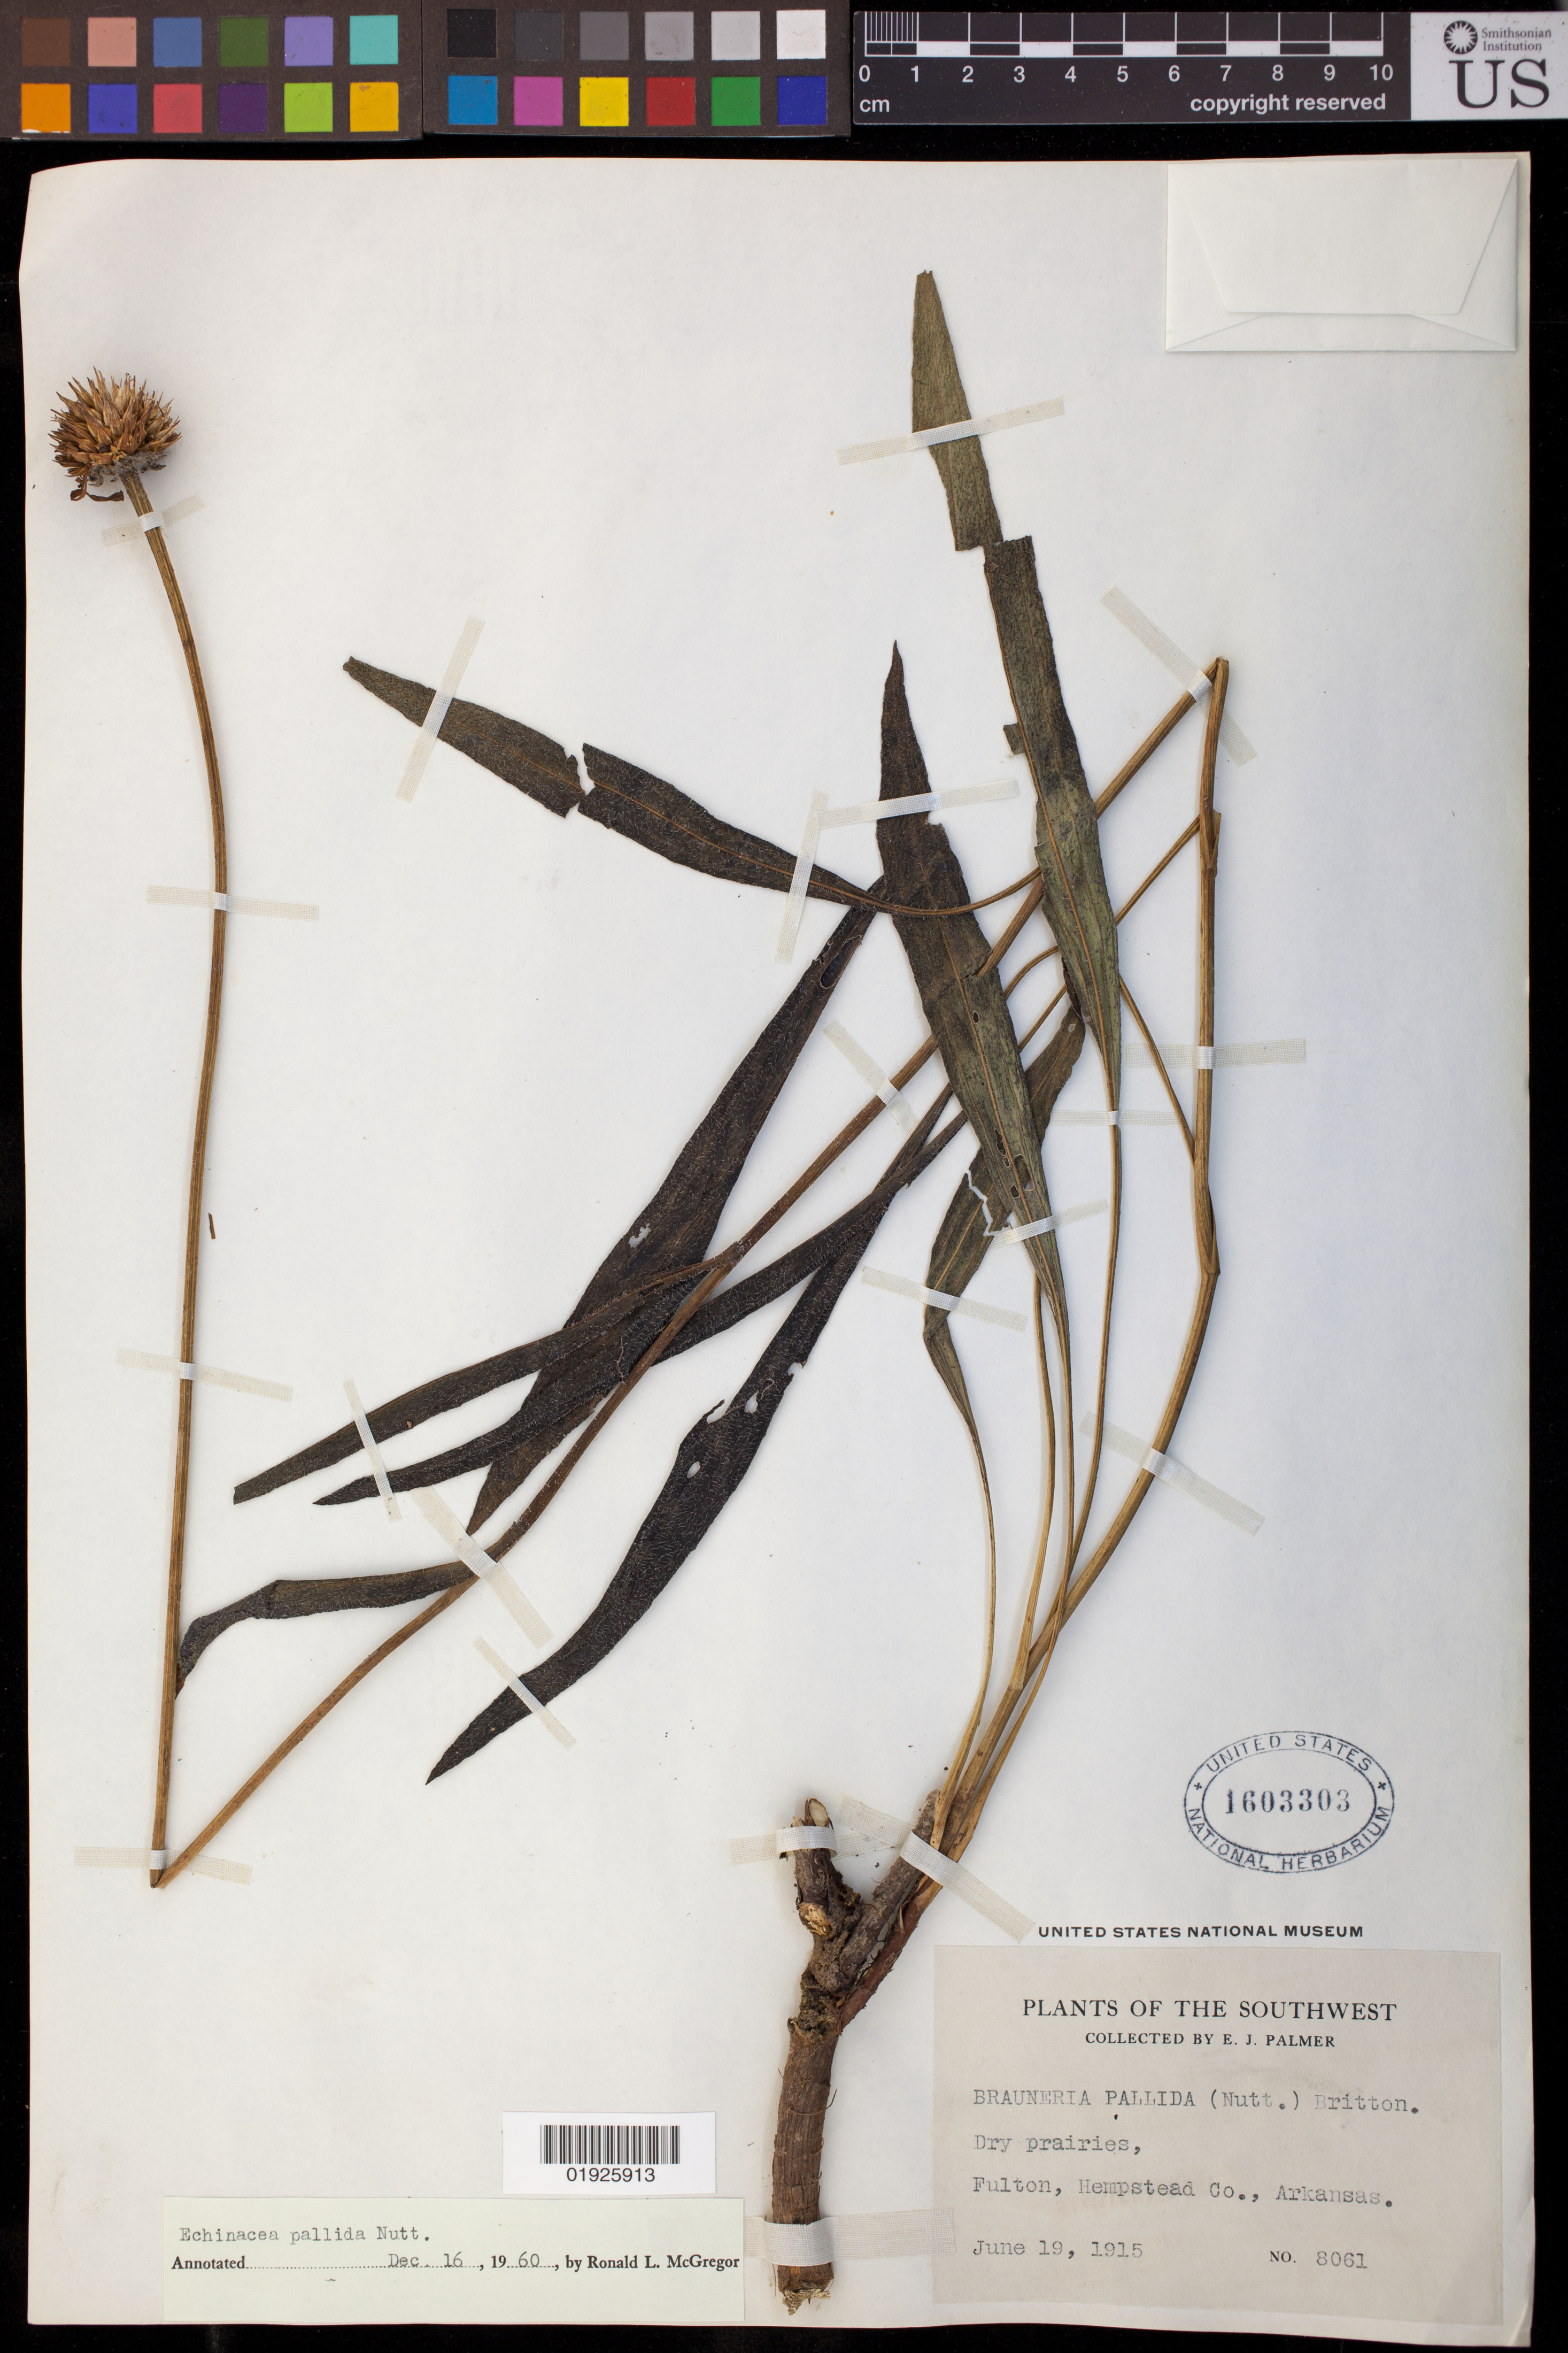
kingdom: Plantae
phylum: Tracheophyta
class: Magnoliopsida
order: Asterales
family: Asteraceae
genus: Echinacea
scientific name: Echinacea pallida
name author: (Nutt.) Nutt.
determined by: McGregor, R. L.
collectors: E. J. Palmer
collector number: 8061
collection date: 1915-06-19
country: United States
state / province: Arkansas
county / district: Hempstead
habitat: Dry prairies.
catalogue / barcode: US 1603303